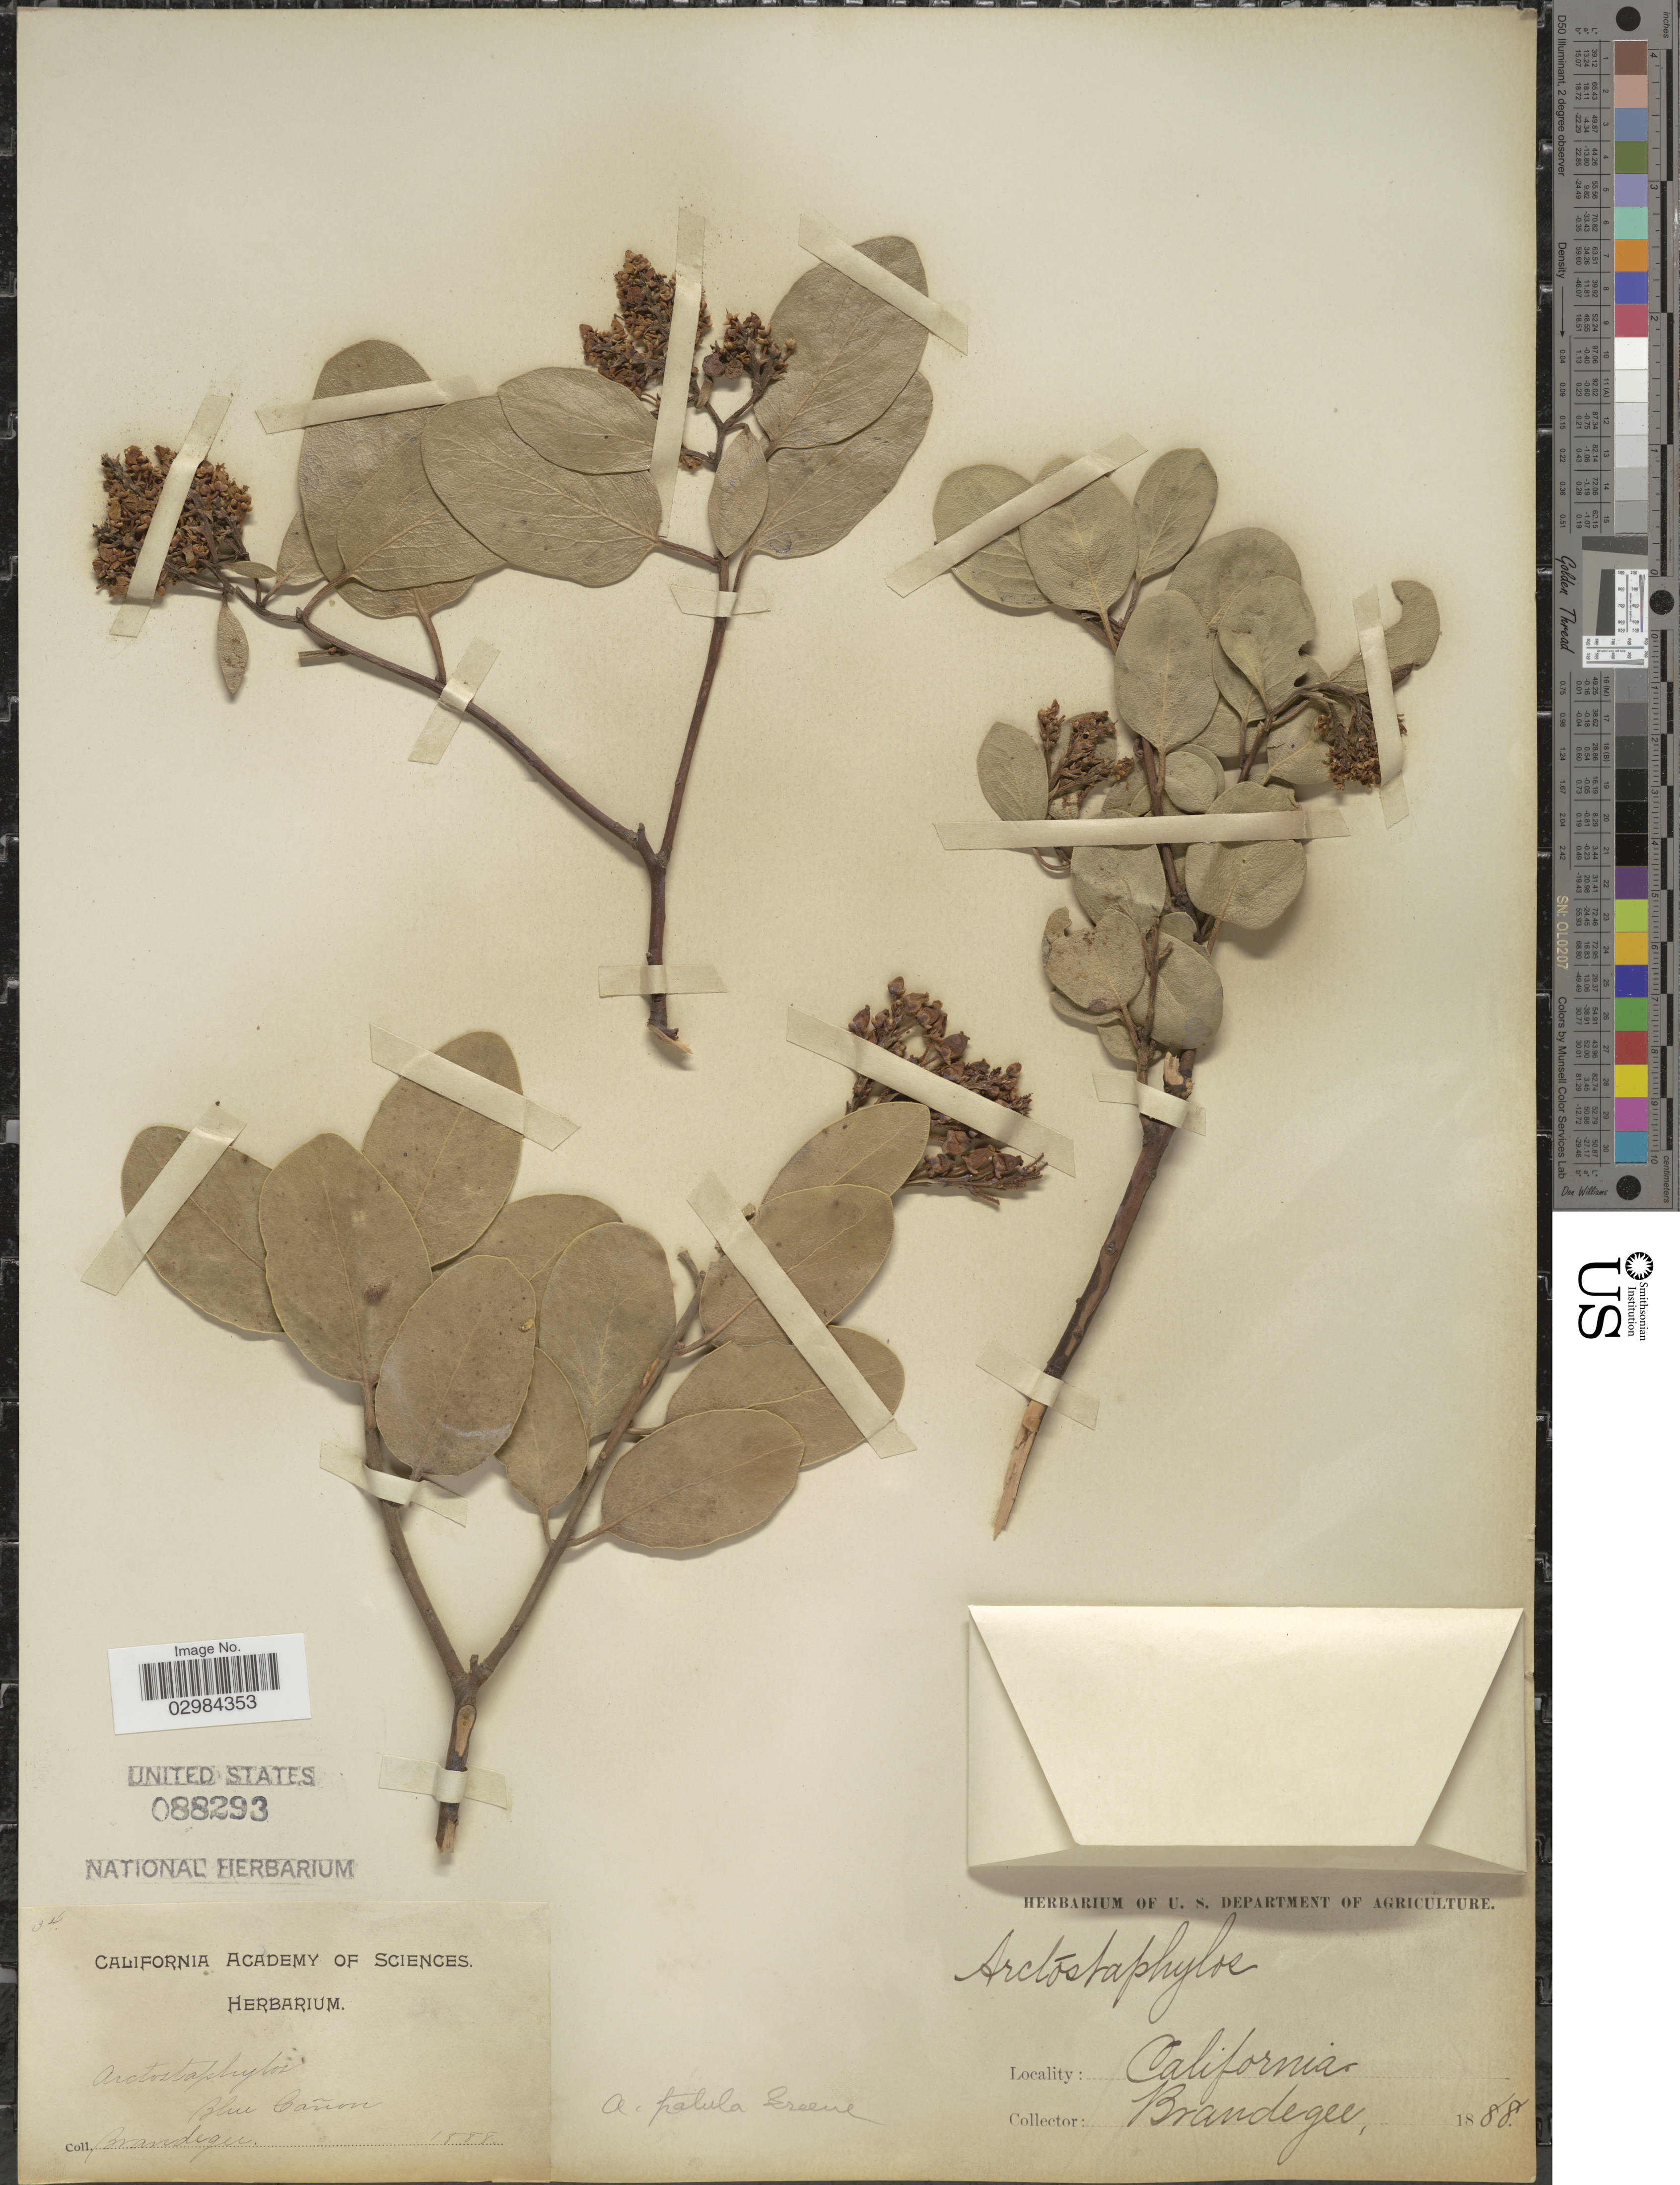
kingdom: Plantae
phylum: Tracheophyta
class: Magnoliopsida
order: Ericales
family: Ericaceae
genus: Arctostaphylos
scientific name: Arctostaphylos patula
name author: Greene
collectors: -- Brandegee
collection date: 1888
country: United States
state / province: California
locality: Blue Cañon.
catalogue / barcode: US 88293